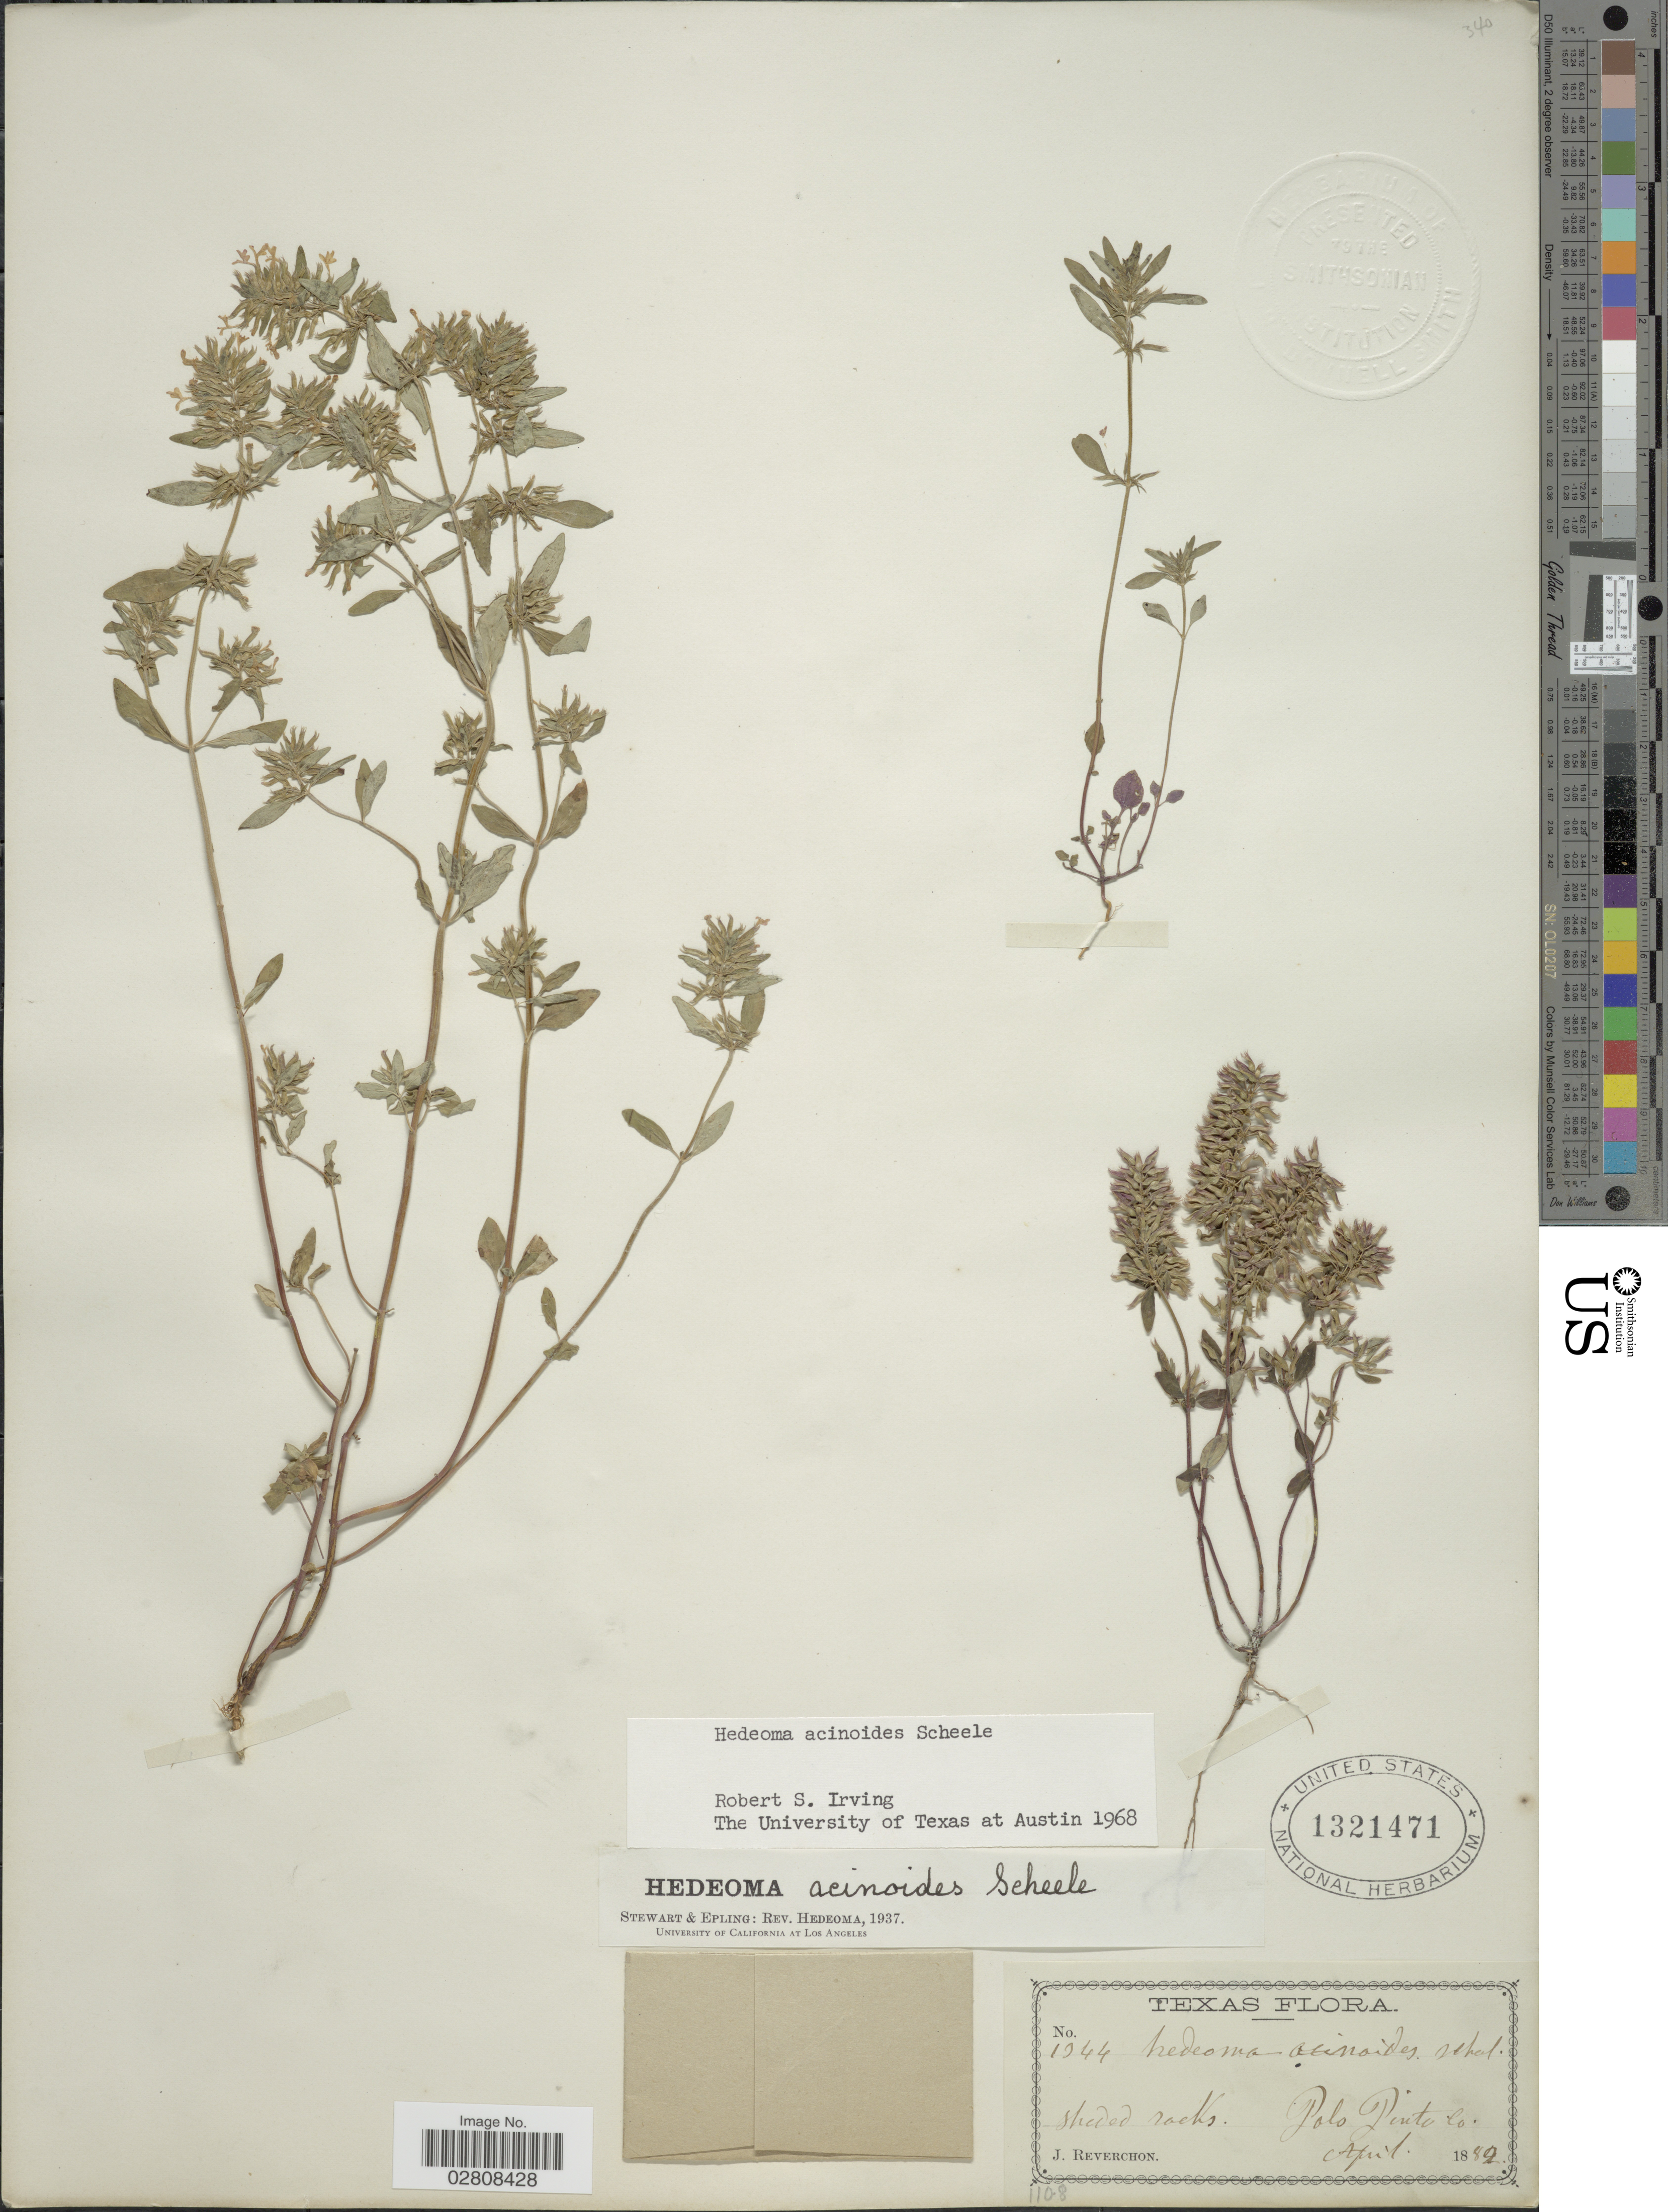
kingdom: Plantae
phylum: Tracheophyta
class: Magnoliopsida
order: Lamiales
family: Lamiaceae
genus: Hedeoma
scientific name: Hedeoma acinoides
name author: Scheele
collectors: J. Reverchon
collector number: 1344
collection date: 1882-04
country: United States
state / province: Texas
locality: Palo Pinto Co.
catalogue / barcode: US 1321471